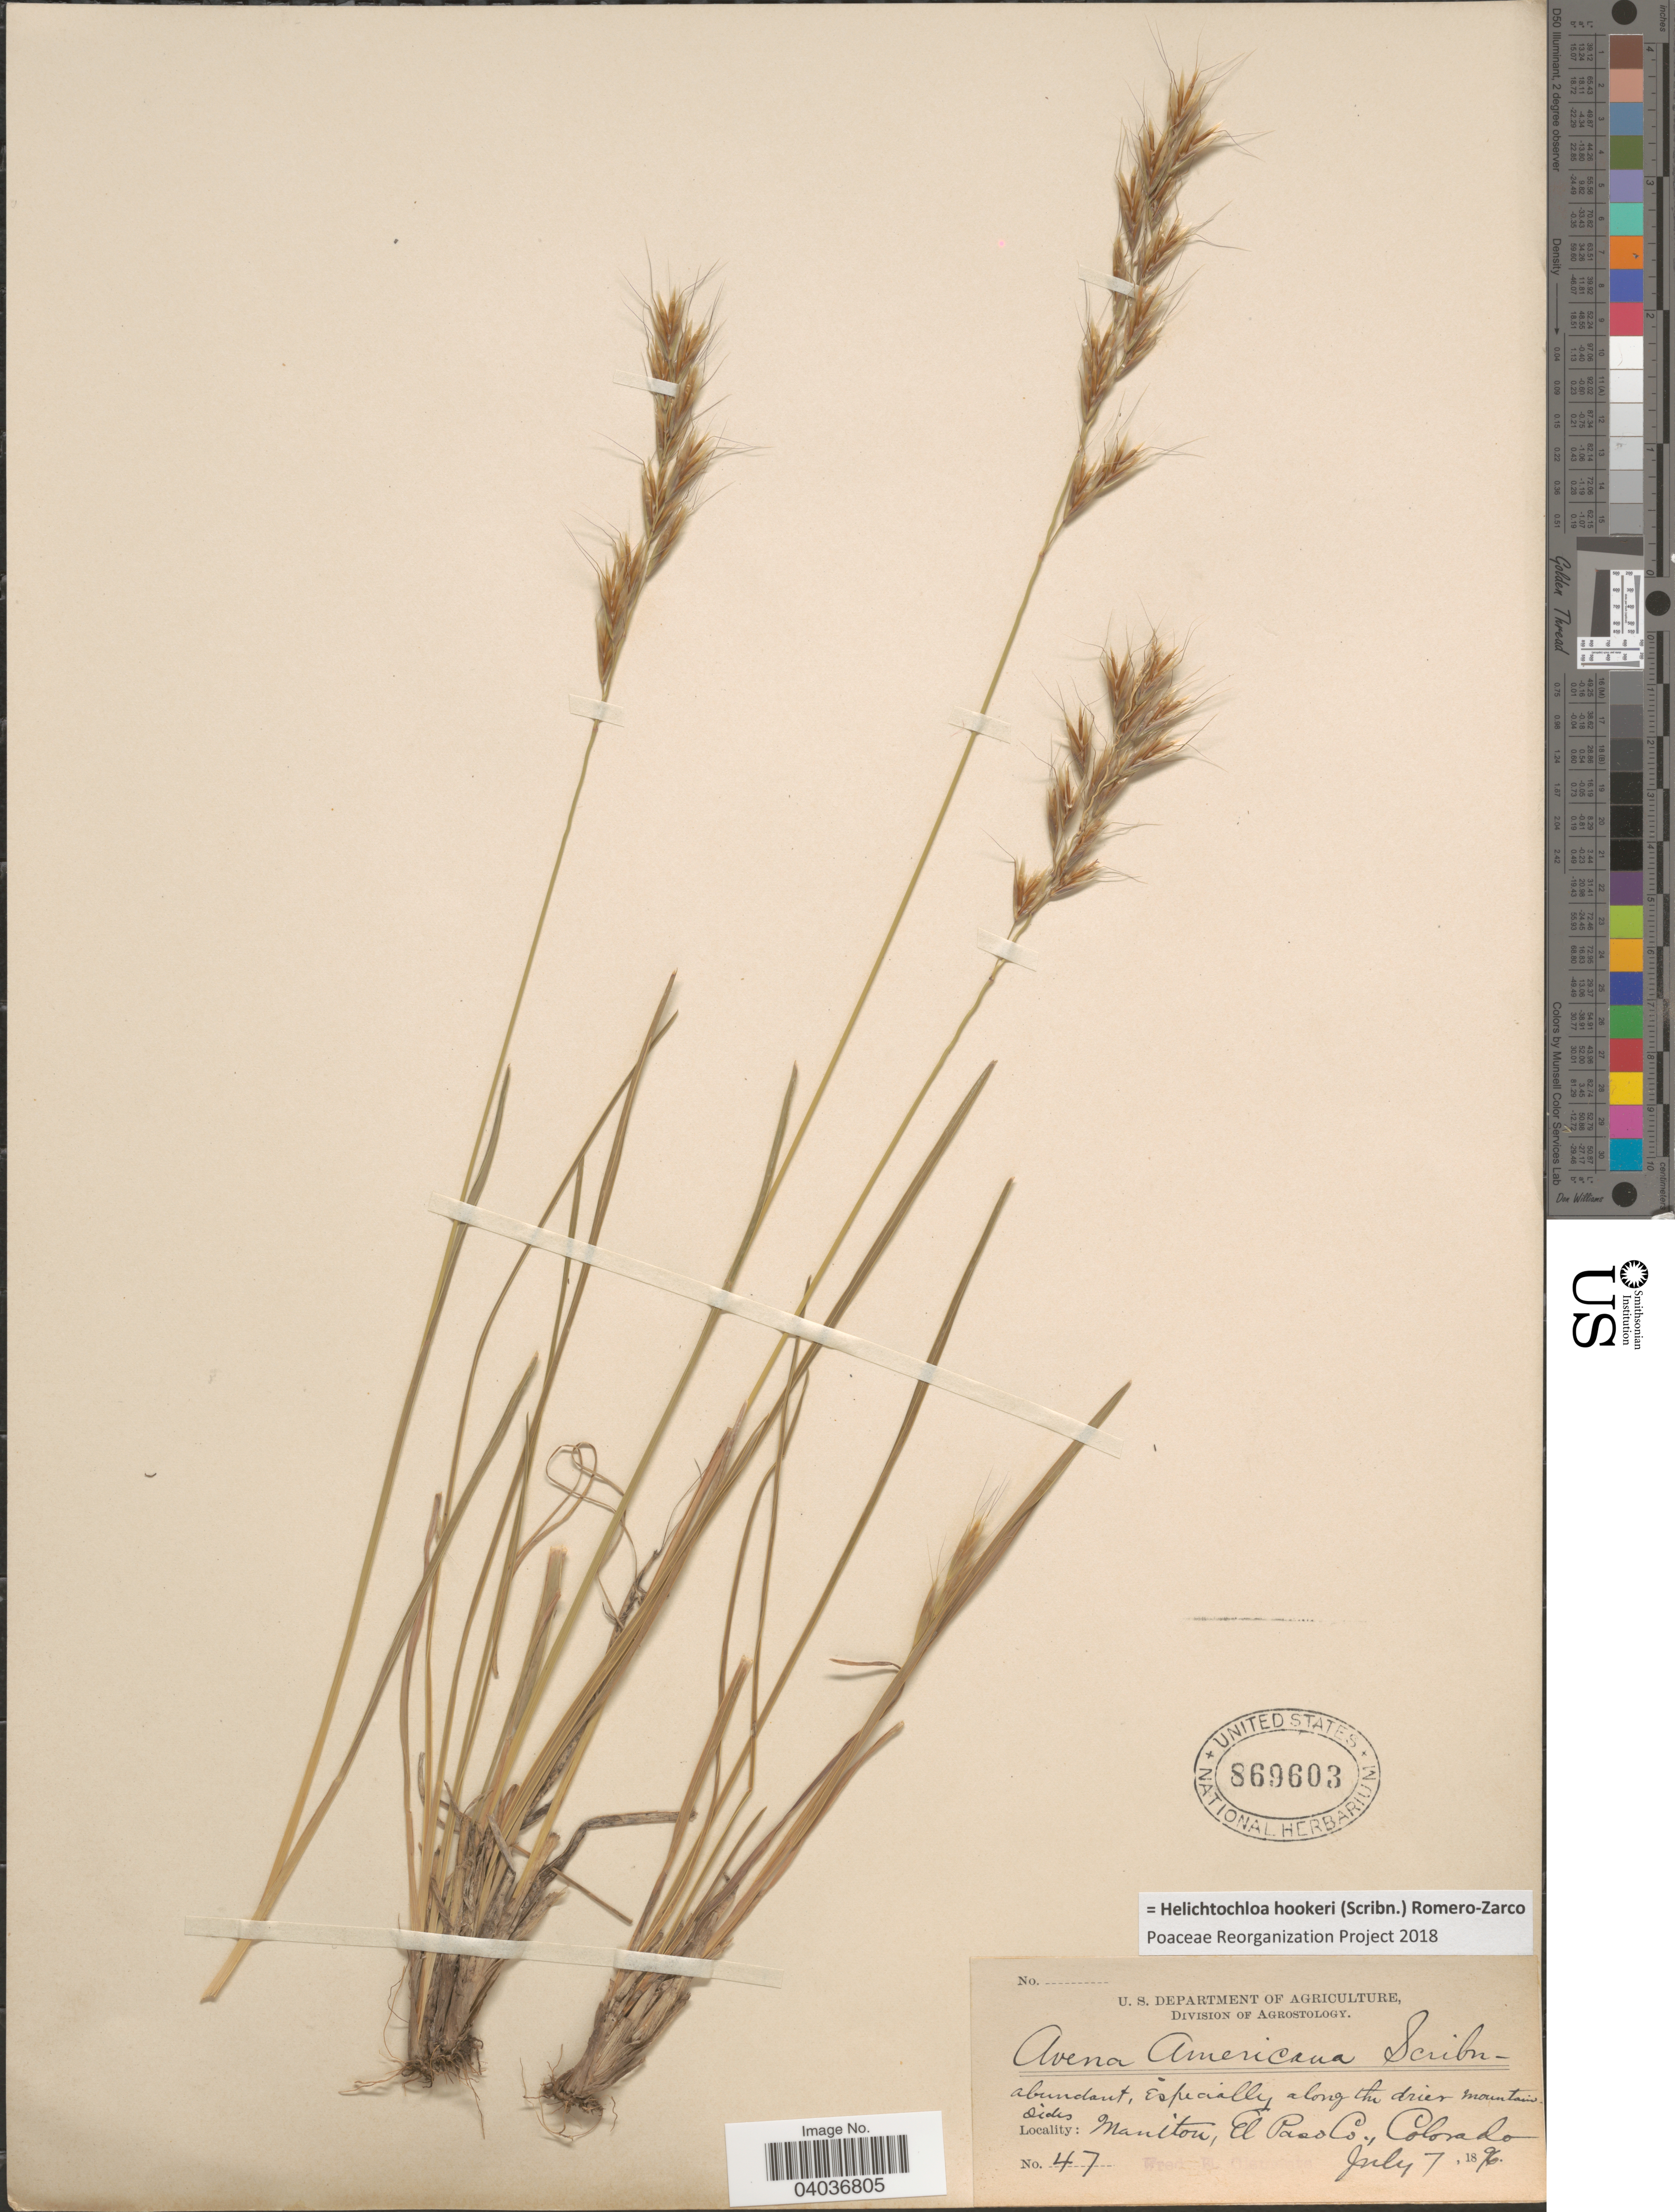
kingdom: Plantae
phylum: Tracheophyta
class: Liliopsida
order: Poales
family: Poaceae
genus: Helictochloa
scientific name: Helictochloa hookeri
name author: (Scribn.) Romero Zarco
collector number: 47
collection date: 1896-07-07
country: United States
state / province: Colorado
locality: Manitou, El Paso Co.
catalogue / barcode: US 869603